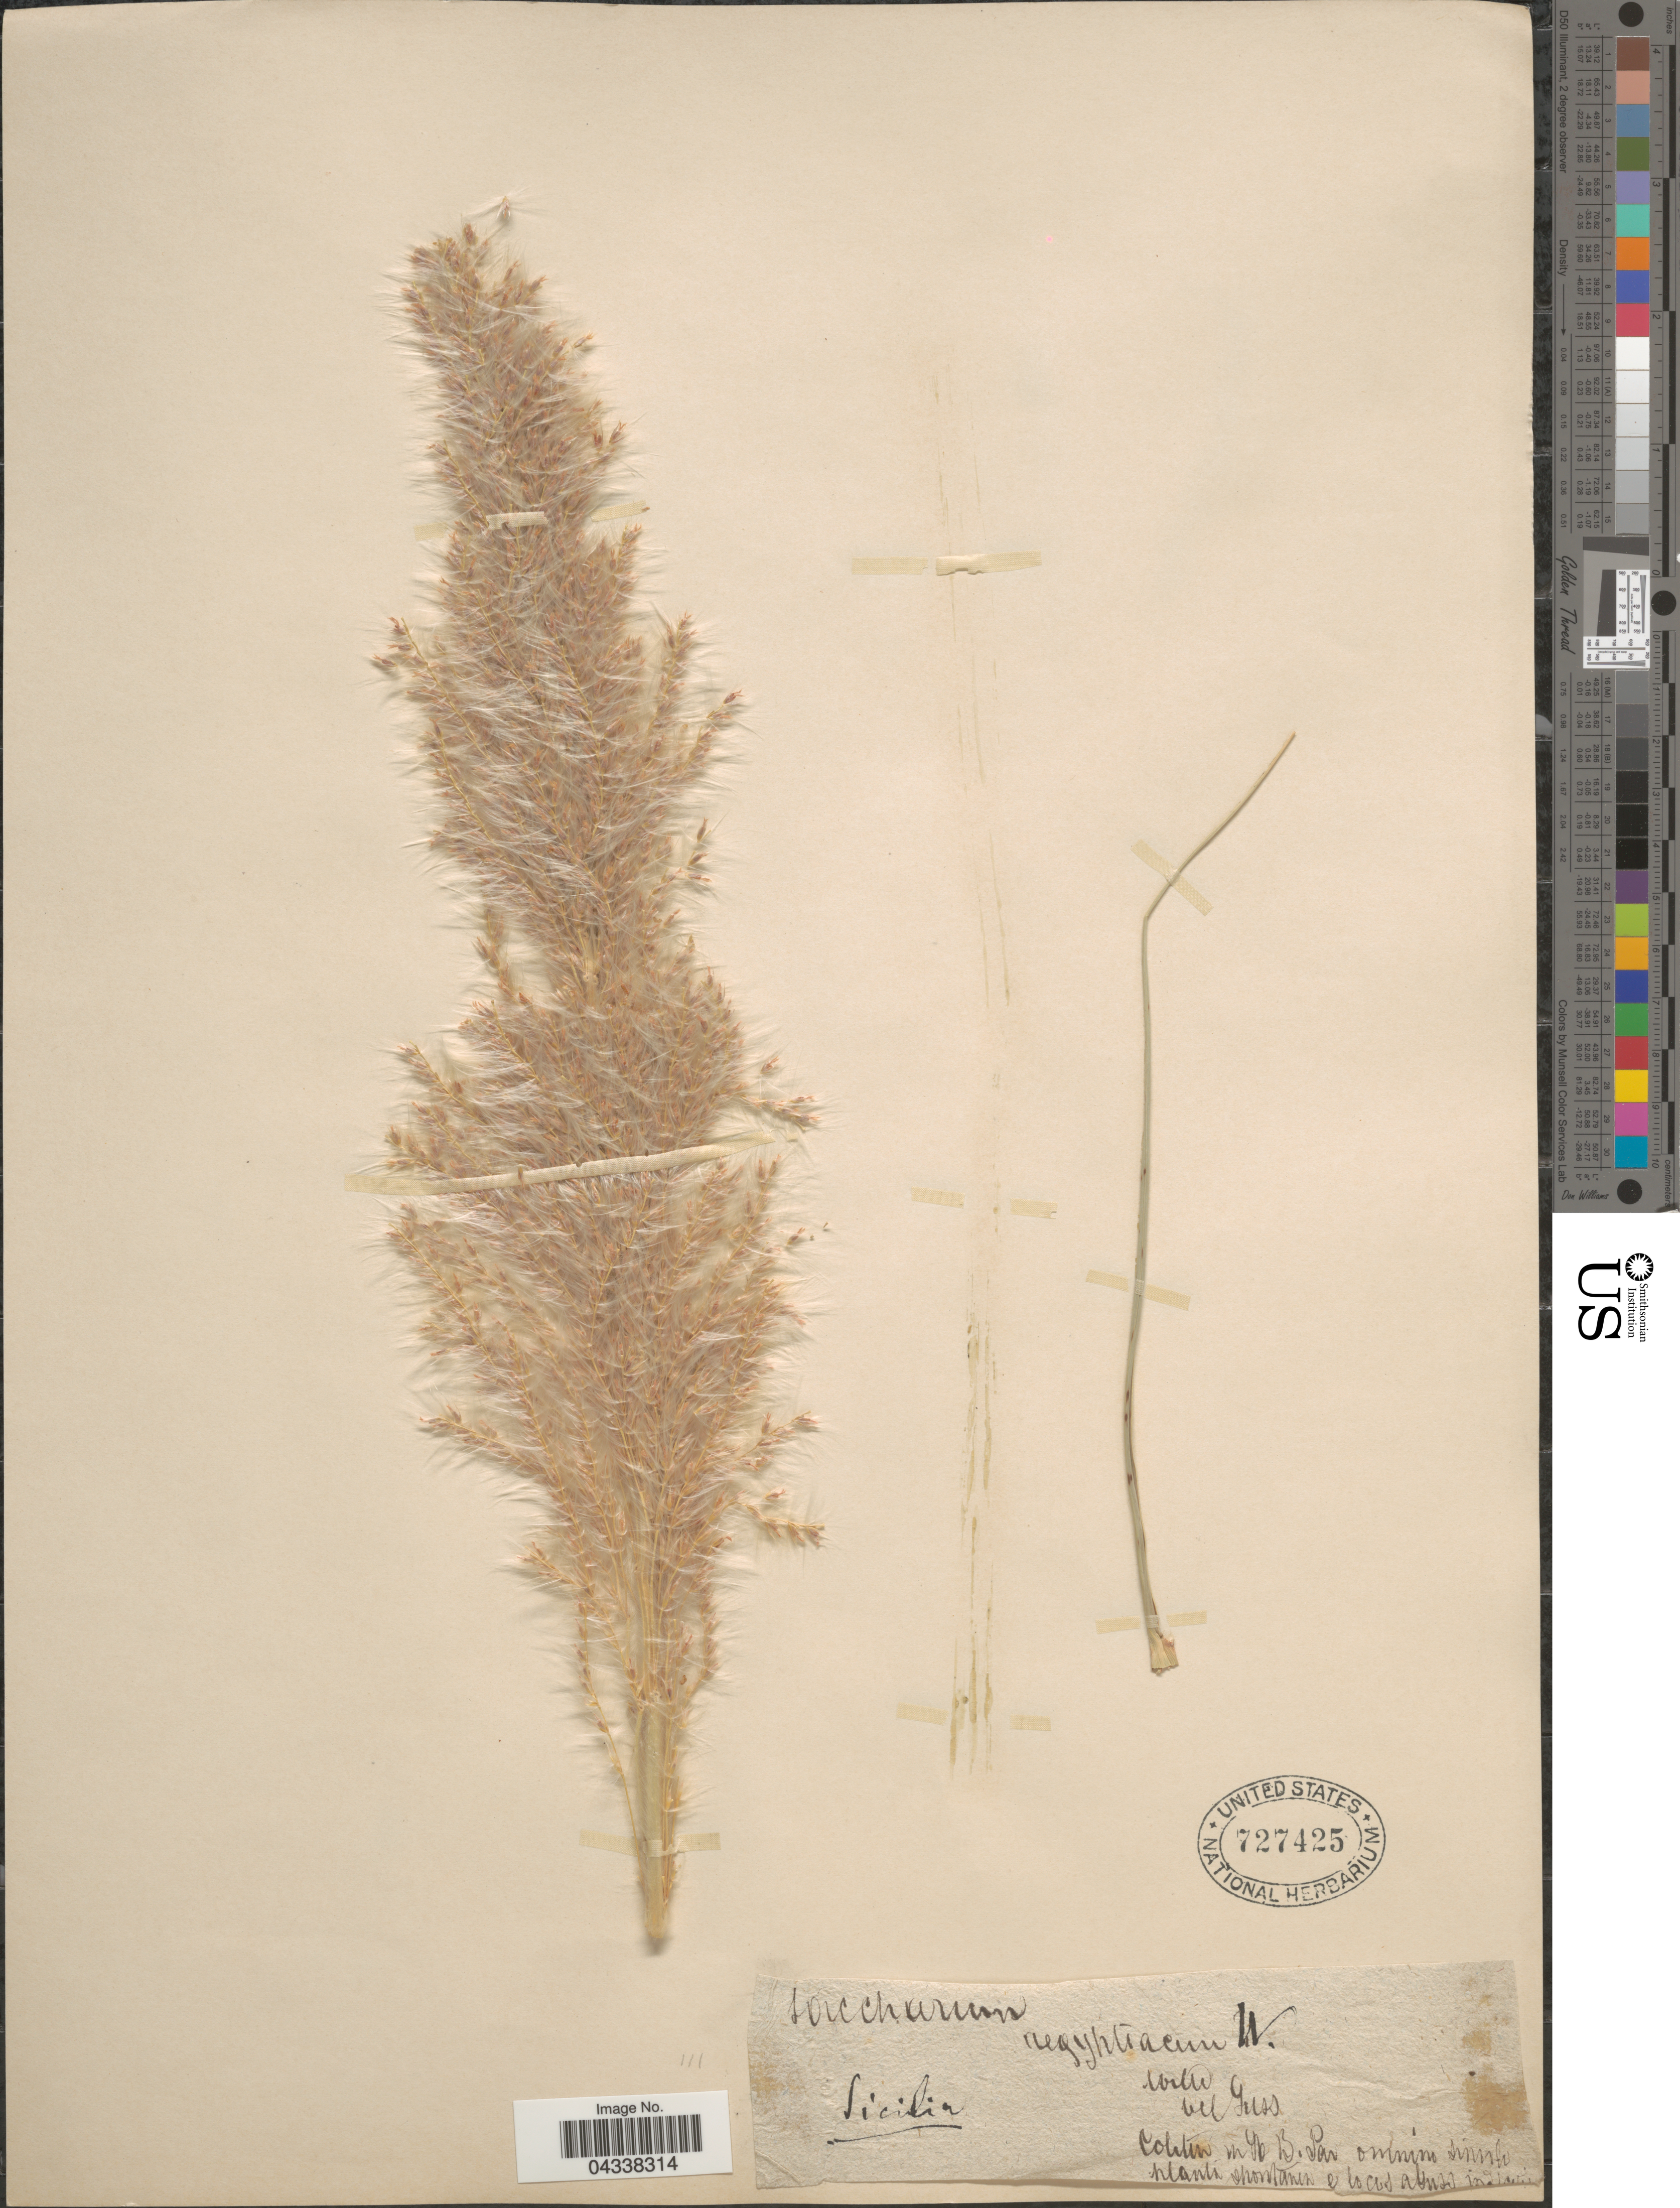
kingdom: Plantae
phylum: Tracheophyta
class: Liliopsida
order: Poales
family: Poaceae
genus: Saccharum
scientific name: Saccharum spontaneum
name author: L.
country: Italy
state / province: Siciliana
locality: Sicilia.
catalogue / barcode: US 727425